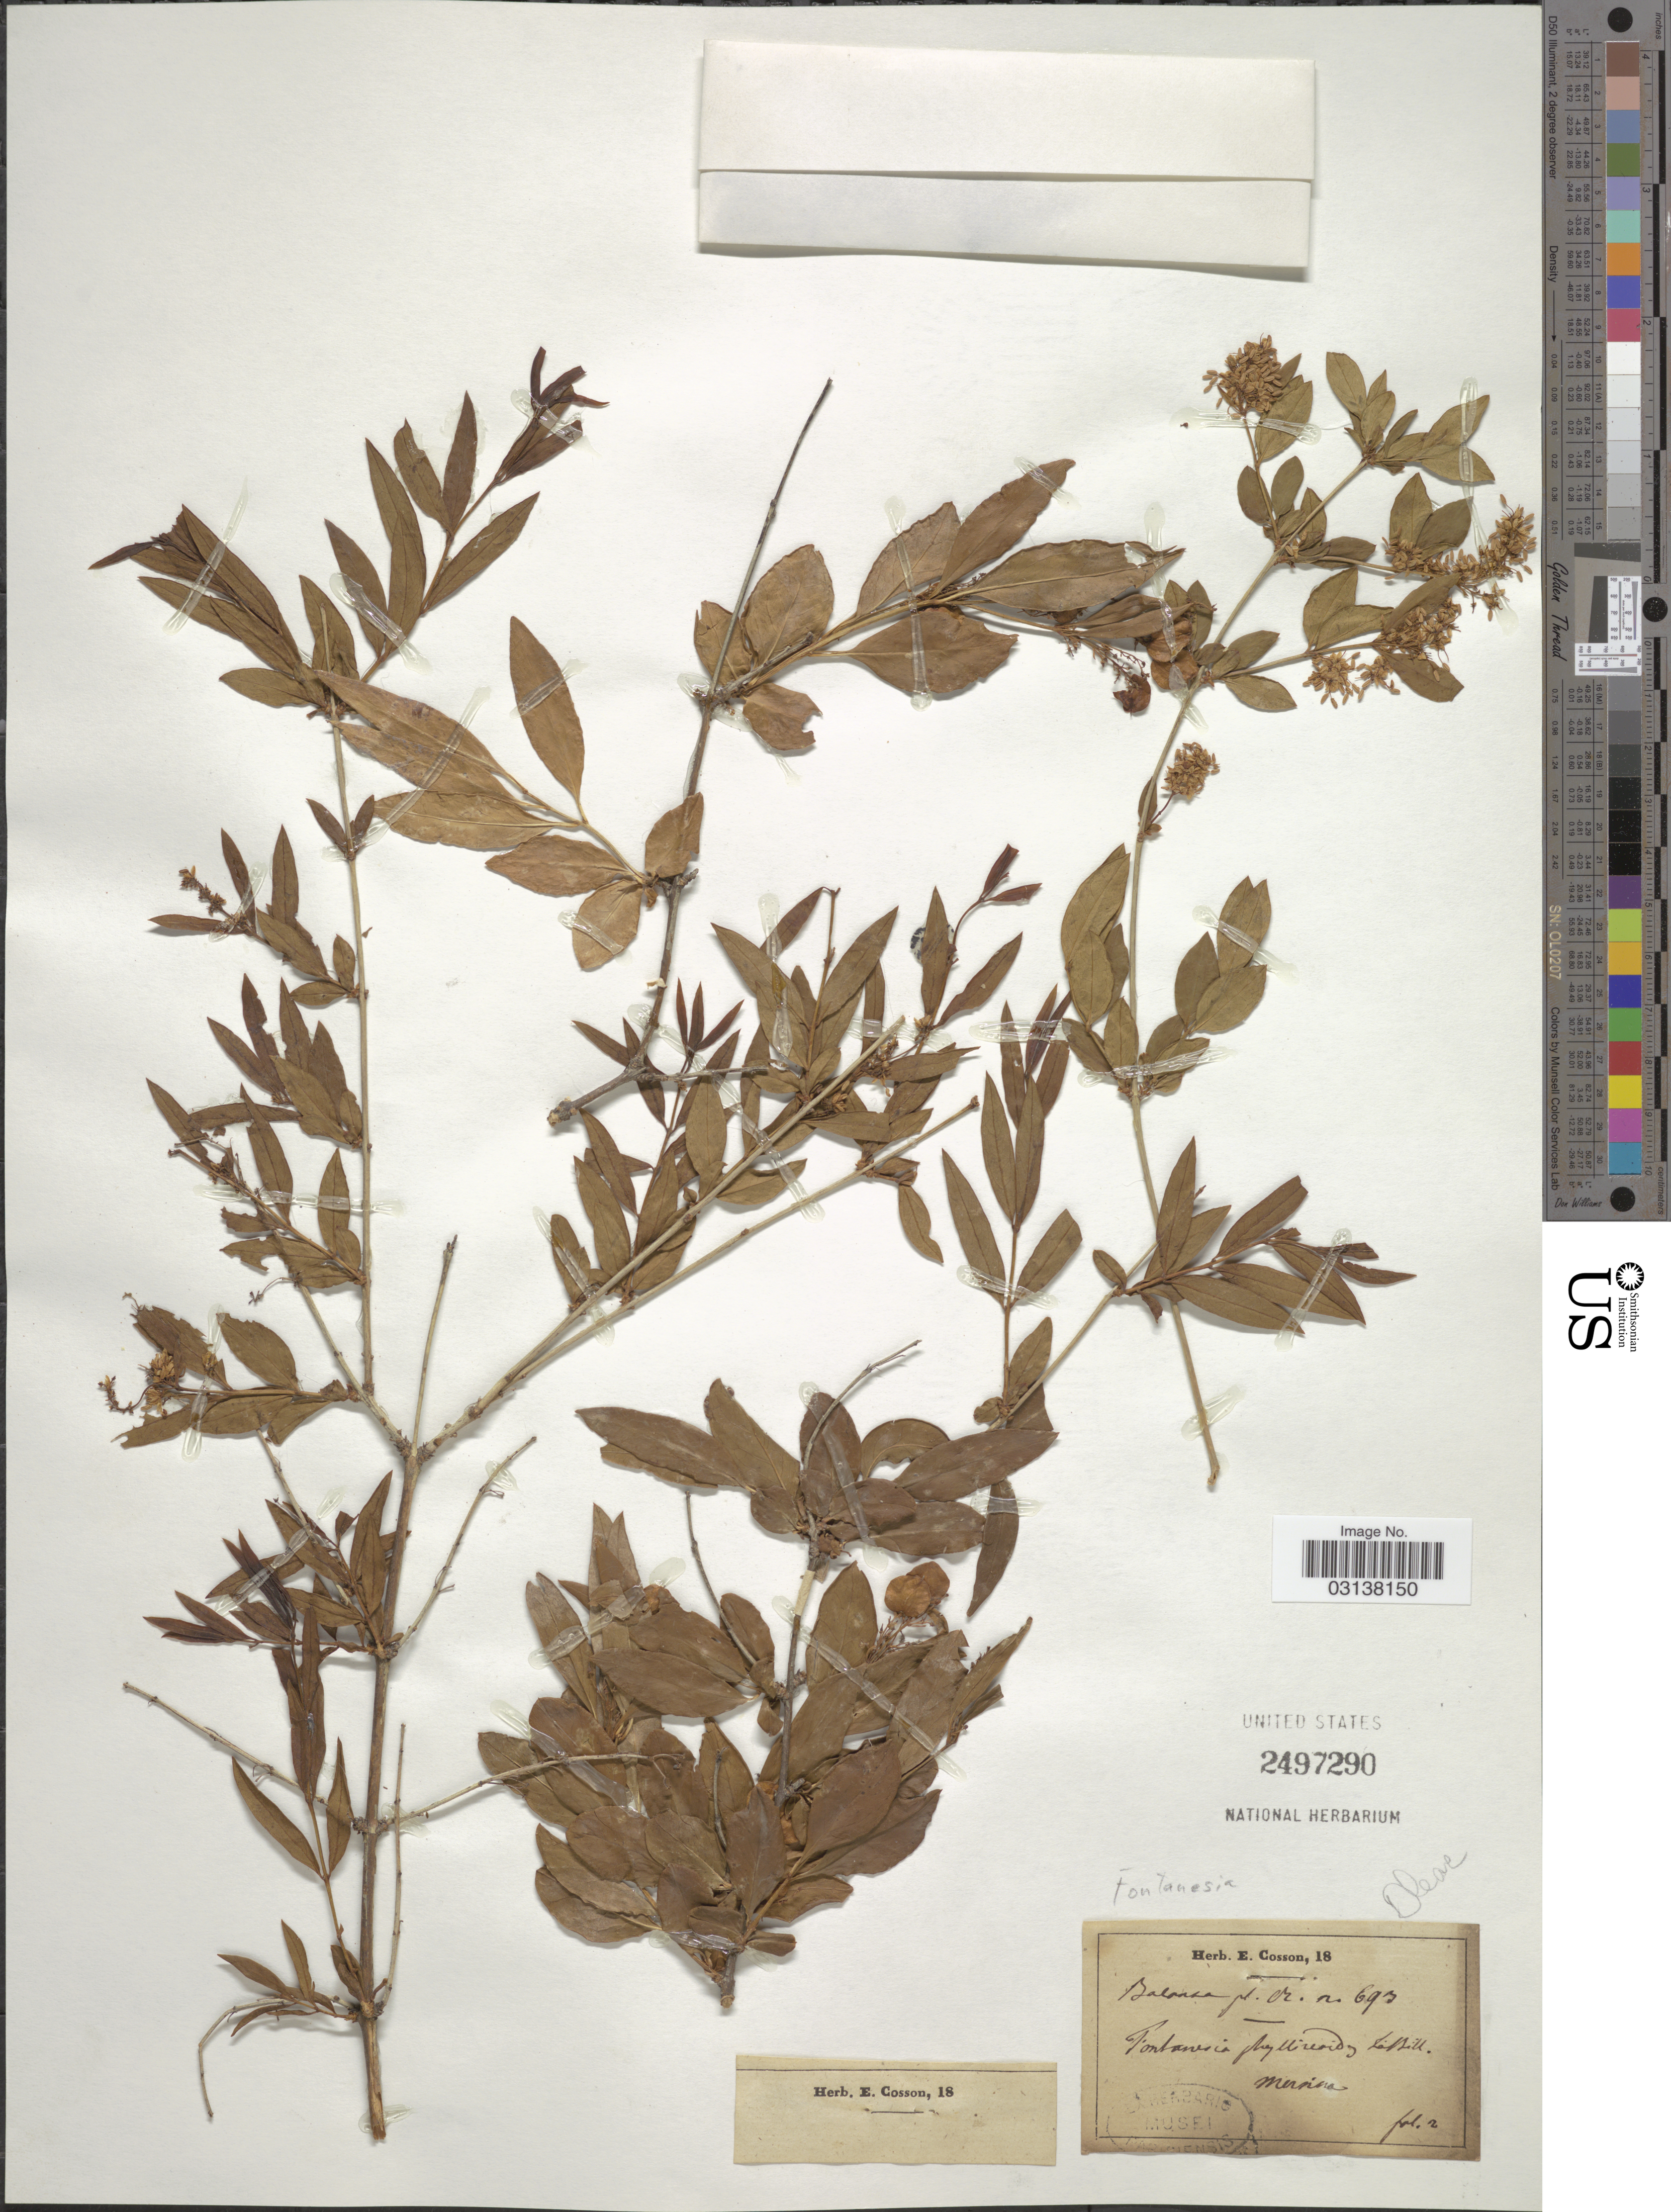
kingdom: Plantae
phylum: Tracheophyta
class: Magnoliopsida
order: Lamiales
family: Oleaceae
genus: Fontanesia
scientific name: Fontanesia phillyreoides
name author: Labill.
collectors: ex herb. E. Cosson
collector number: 693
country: Turkey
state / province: Mersin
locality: Mersina.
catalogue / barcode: US 2497290